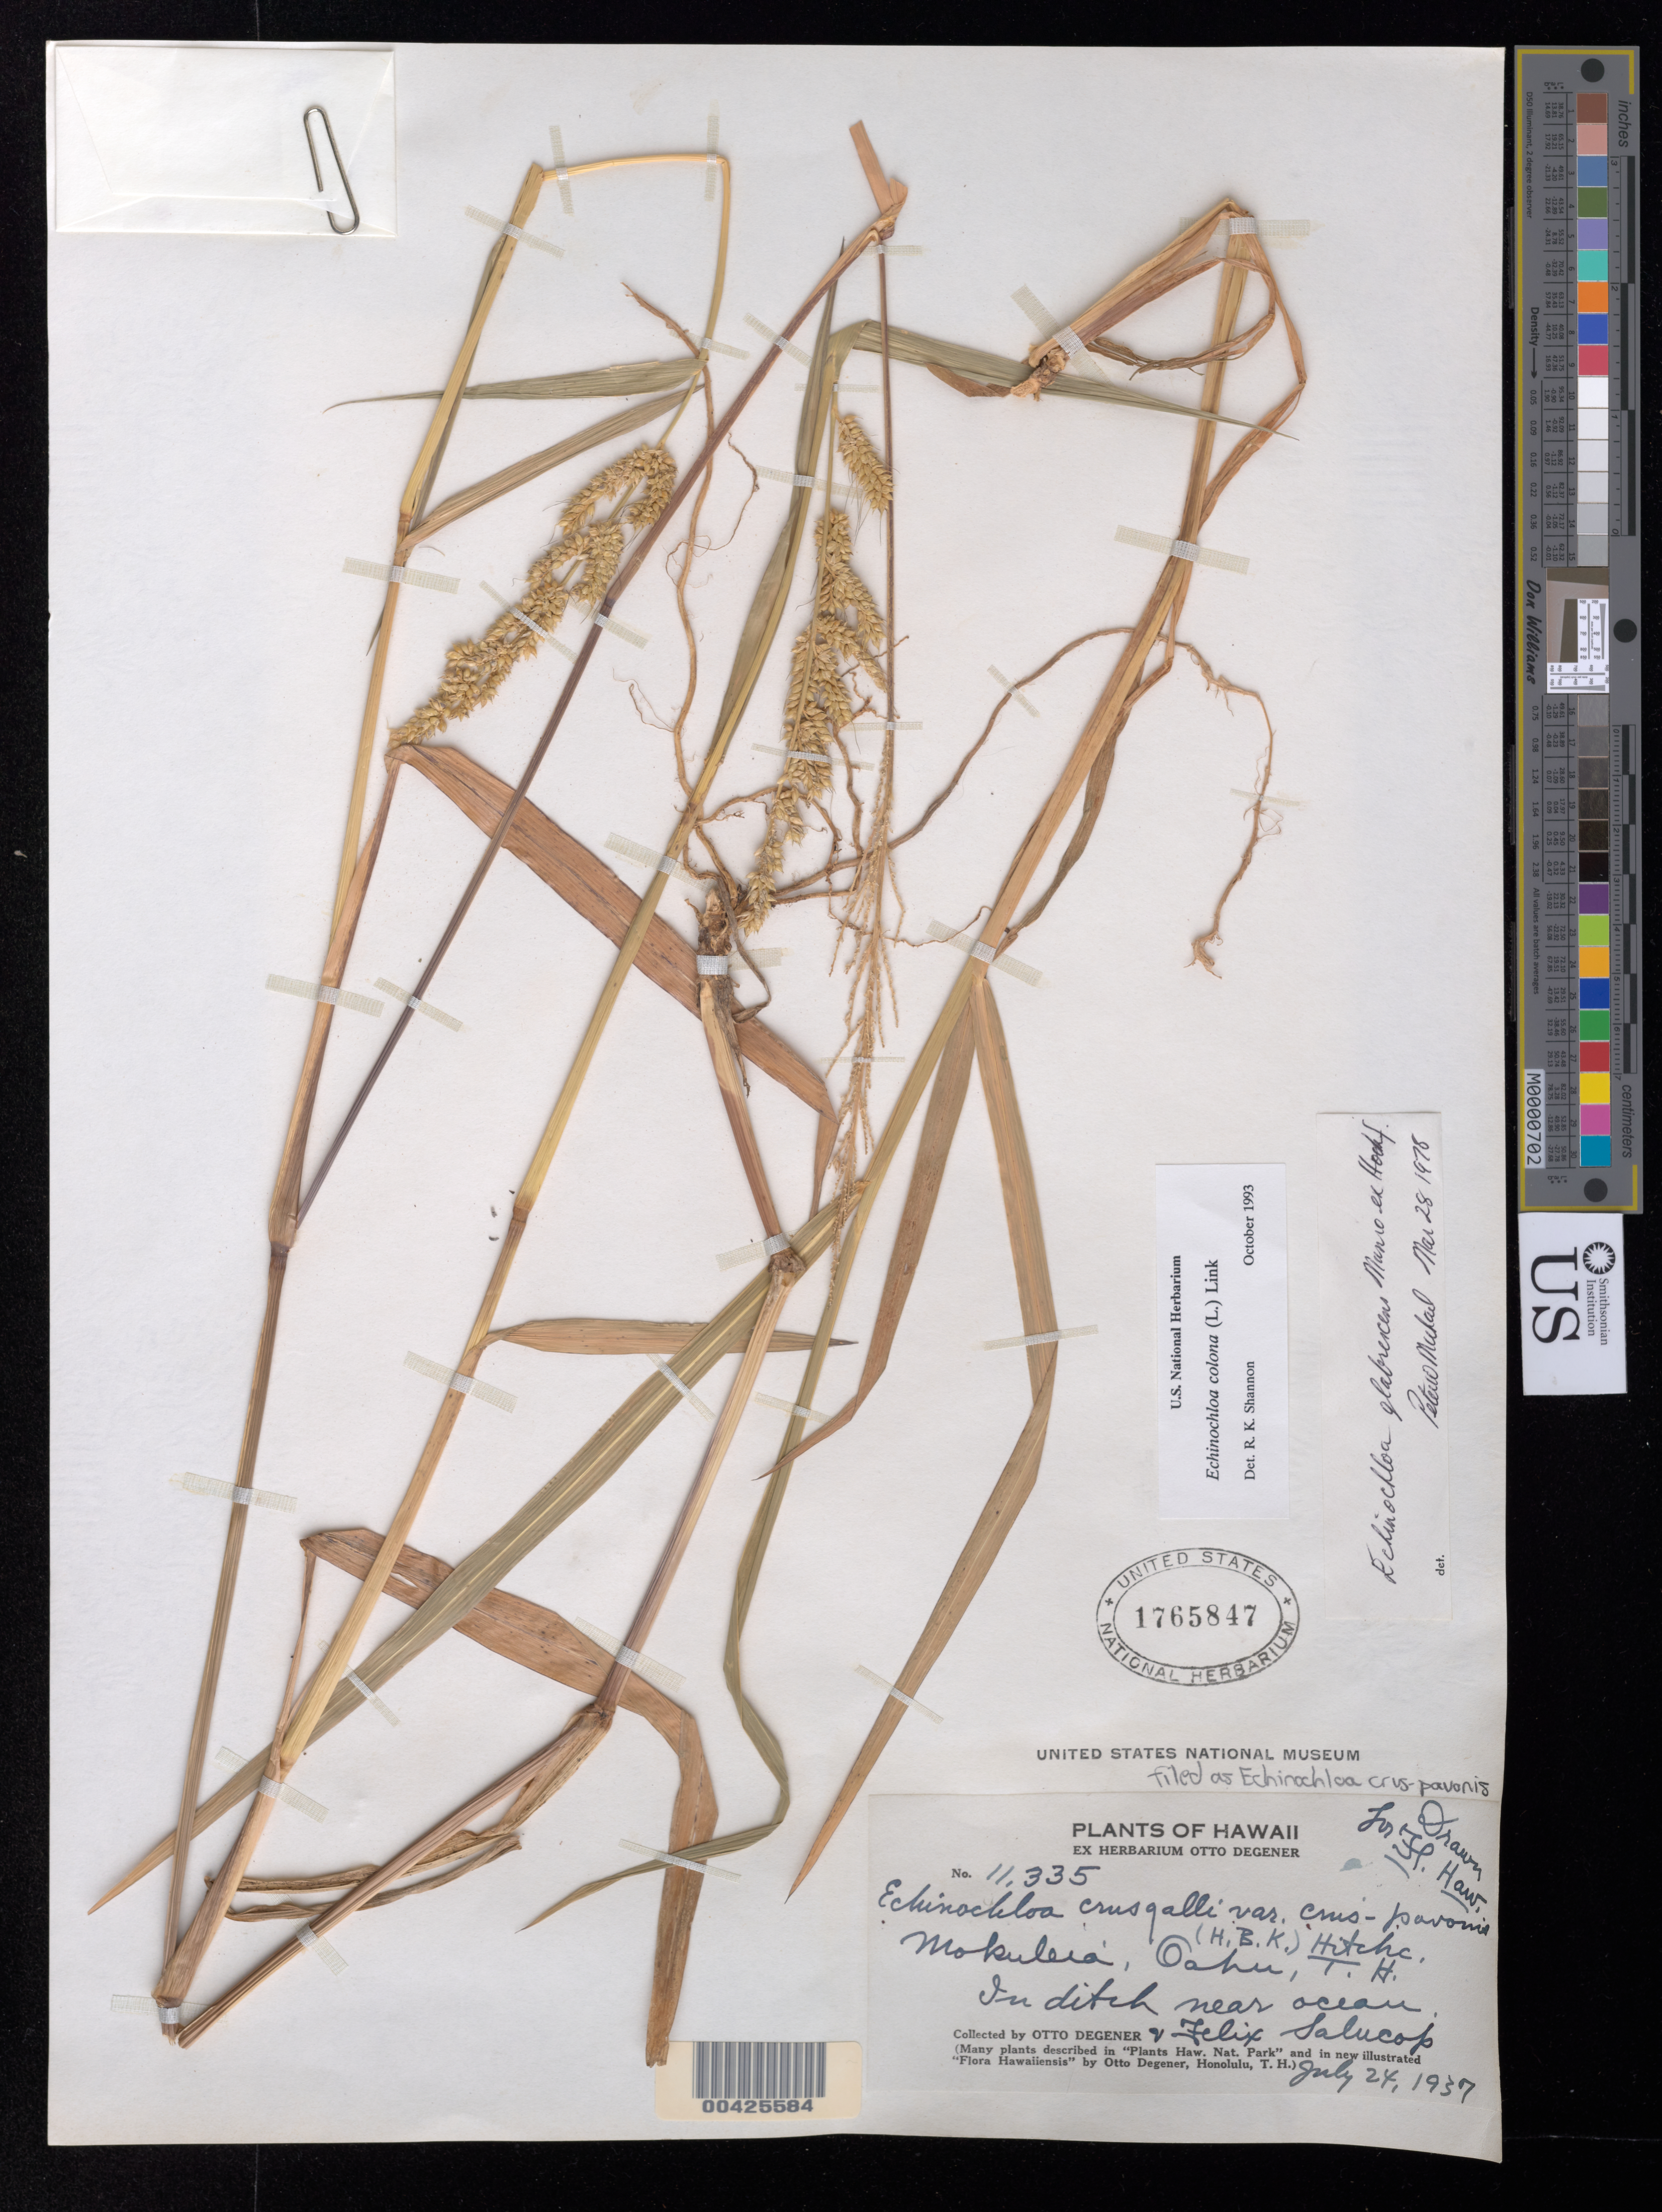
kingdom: Plantae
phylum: Tracheophyta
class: Liliopsida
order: Poales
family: Poaceae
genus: Echinochloa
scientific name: Echinochloa colona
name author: (L.) Link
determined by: Shannon, R. K., (UNITED STATES)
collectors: O. Degener & F. Salucop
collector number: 11335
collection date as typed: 24 Jul 1937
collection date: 1937-07-24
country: United States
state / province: Hawaii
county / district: Honolulu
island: Oahu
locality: Mokuleia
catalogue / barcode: US 1765847